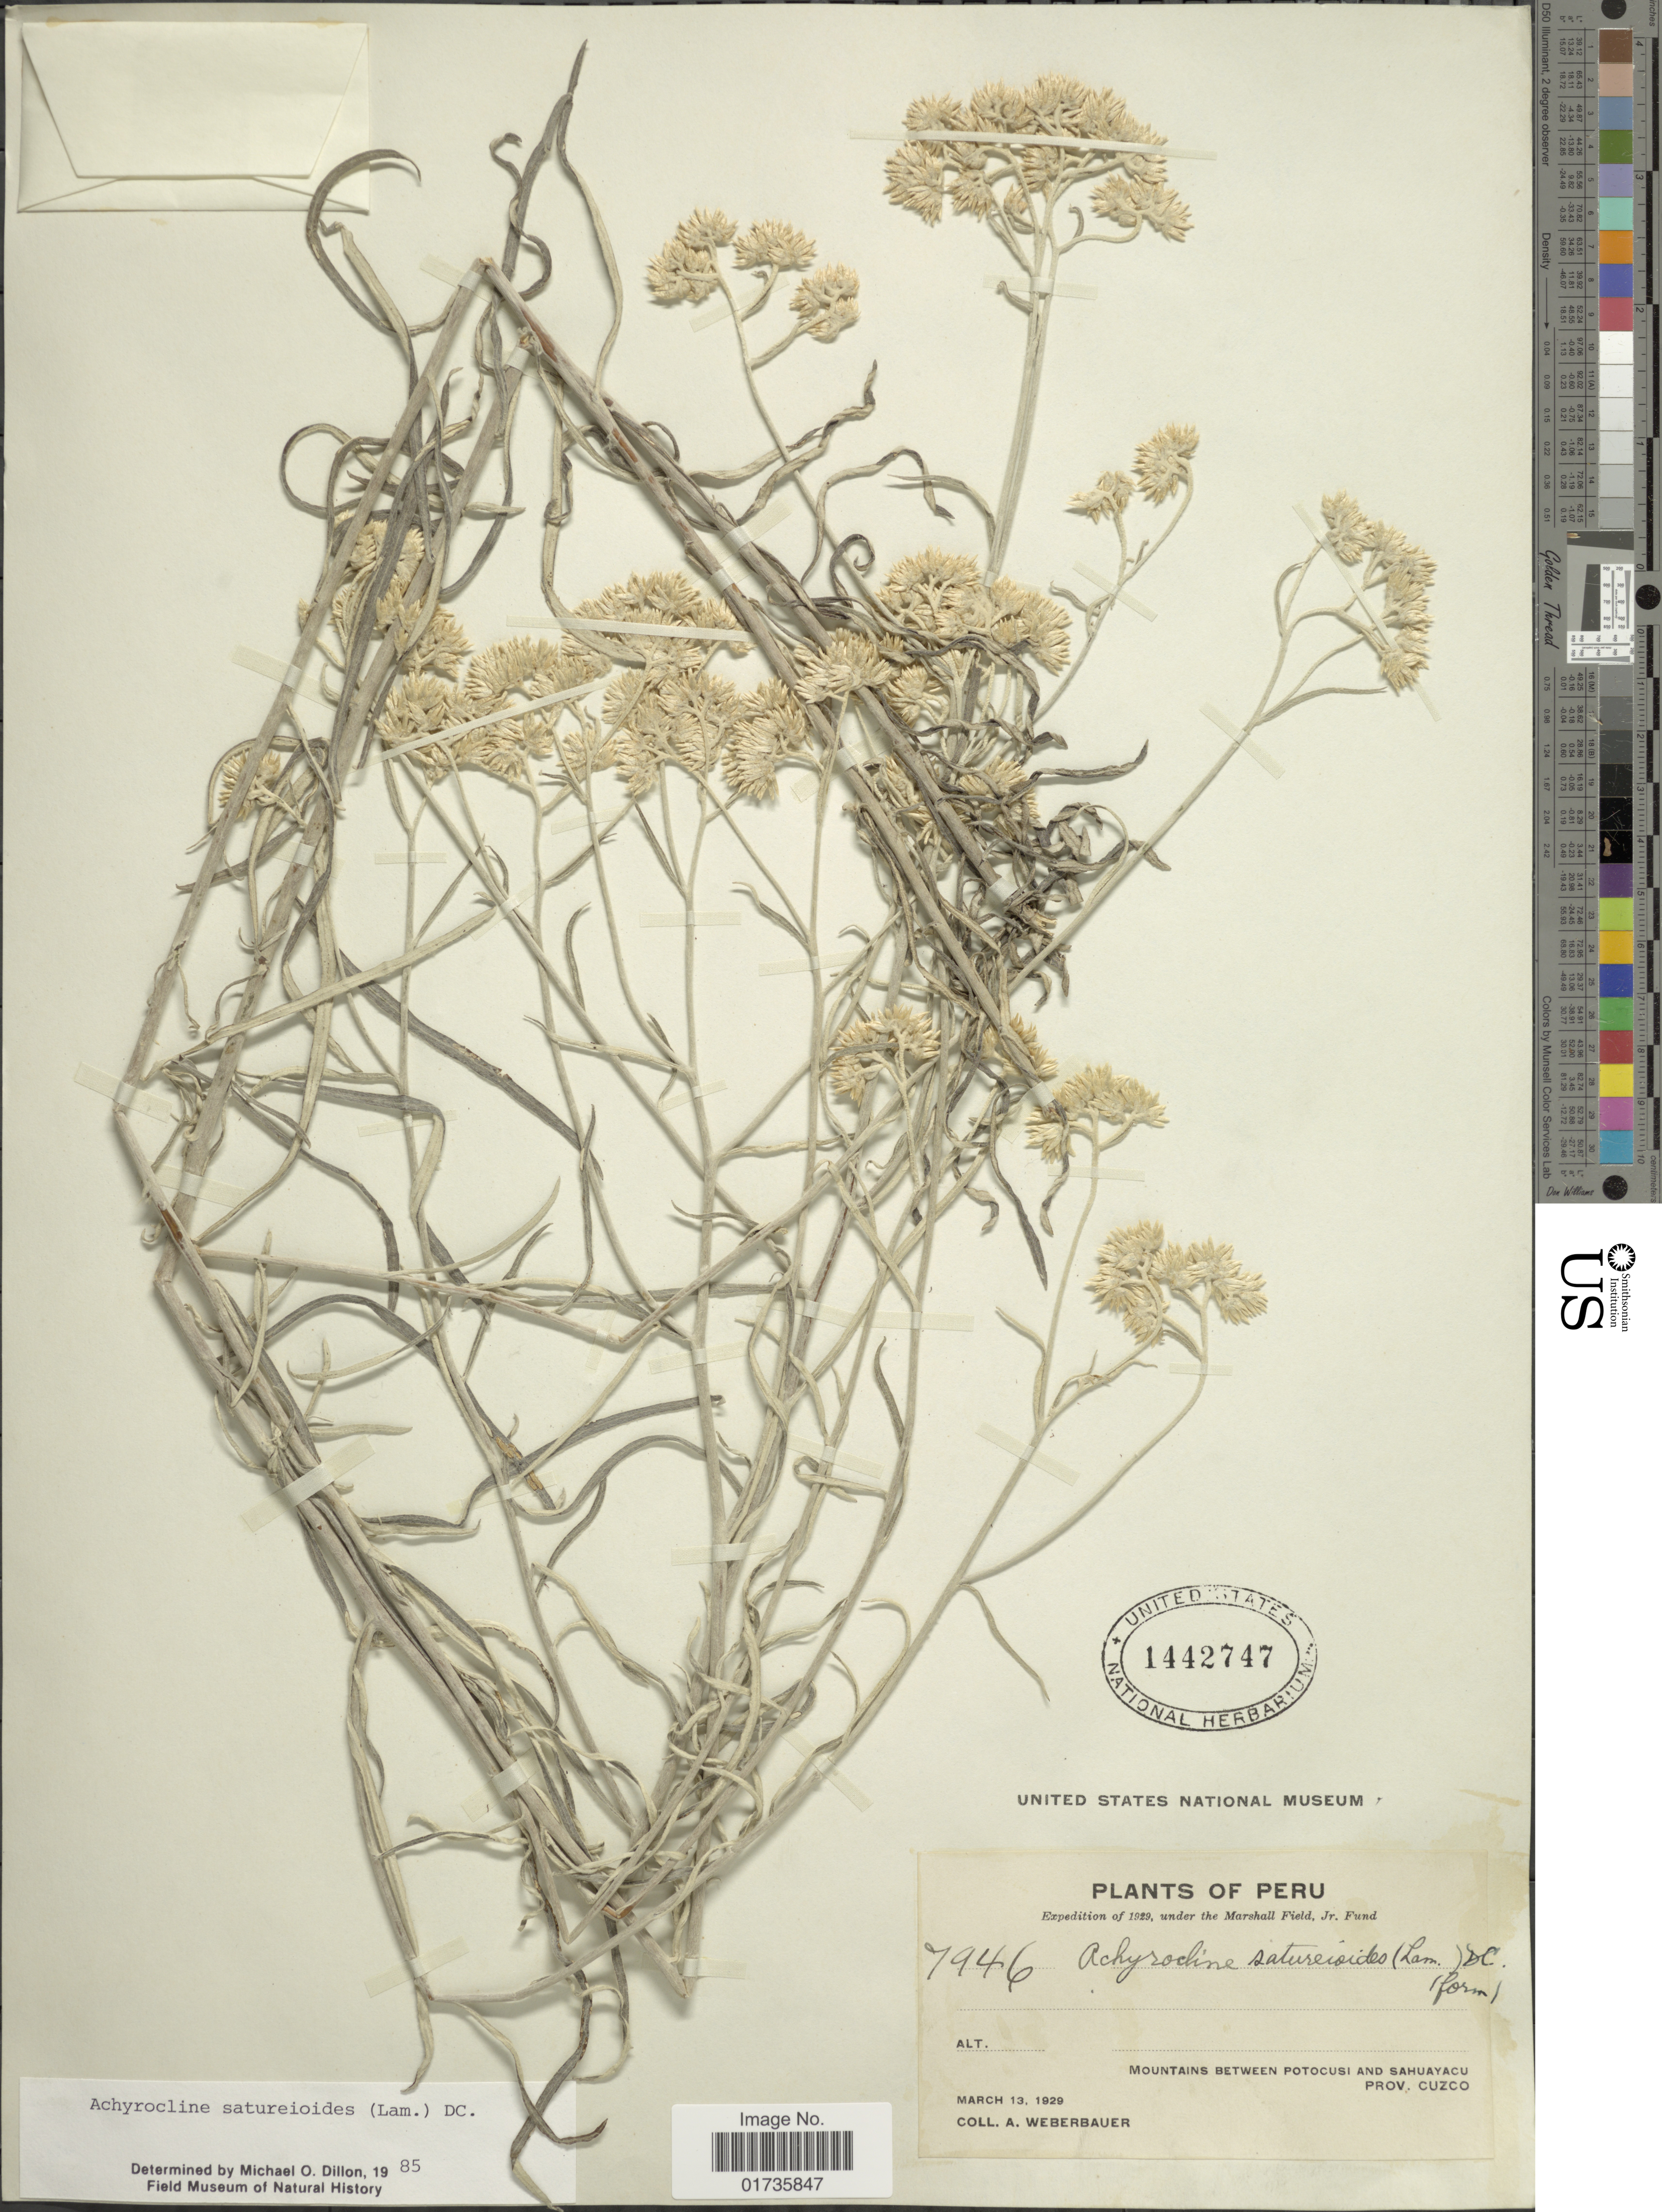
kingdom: Plantae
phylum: Tracheophyta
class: Magnoliopsida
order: Asterales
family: Asteraceae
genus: Achyrocline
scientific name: Achyrocline satureioides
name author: (Lam.) DC.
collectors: A. Weberbauer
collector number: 7946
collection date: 1929-03-13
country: Peru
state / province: Cusco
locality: Mountains between Potocusi and Sahuayacu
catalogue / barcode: US 1442747